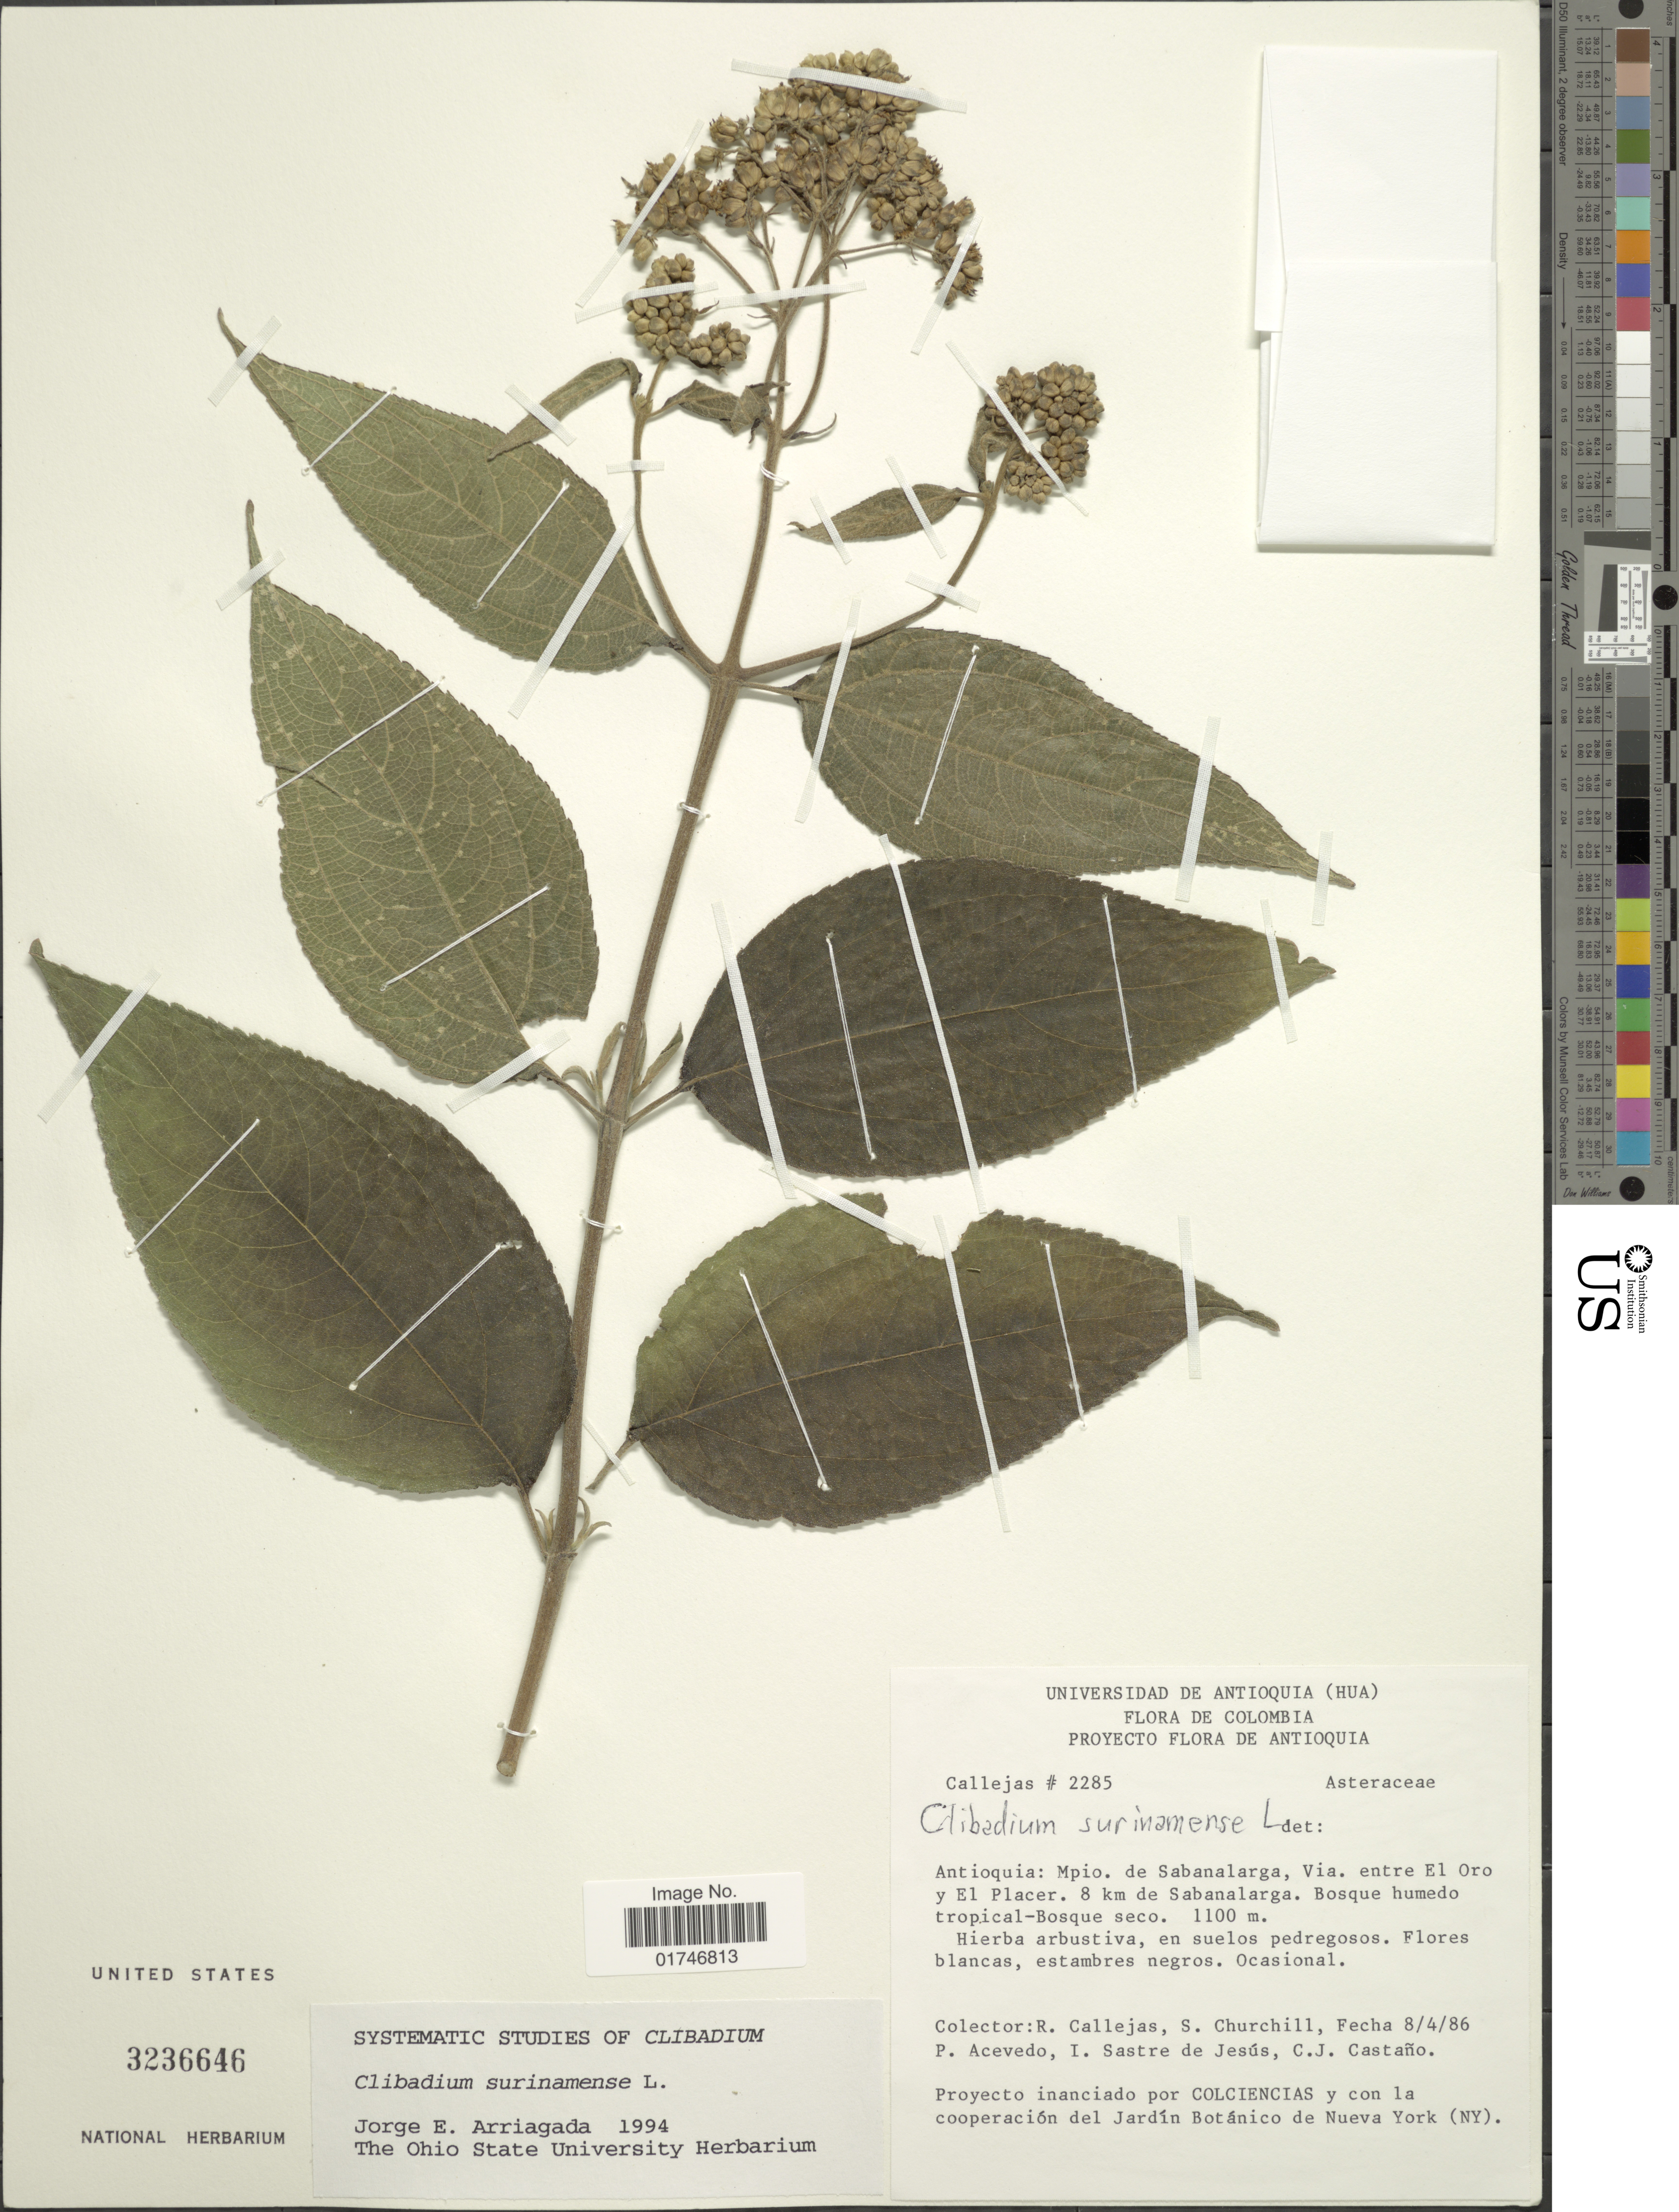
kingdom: Plantae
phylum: Tracheophyta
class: Magnoliopsida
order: Asterales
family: Asteraceae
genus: Clibadium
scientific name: Clibadium surinamense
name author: L.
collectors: R. Callejas, S. Churchill, P. Acevedo-Rodr., I. Sastre-de Jesús & C. Castaño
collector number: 2285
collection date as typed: Transcribed d/m/y: 8/4/86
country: Colombia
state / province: Antioquia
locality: Antioquia: Mpio. de Sabanalarga, Via. entre El Oro y El Placer. 8 km de Sabanalarga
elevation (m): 1100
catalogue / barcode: US 3236646